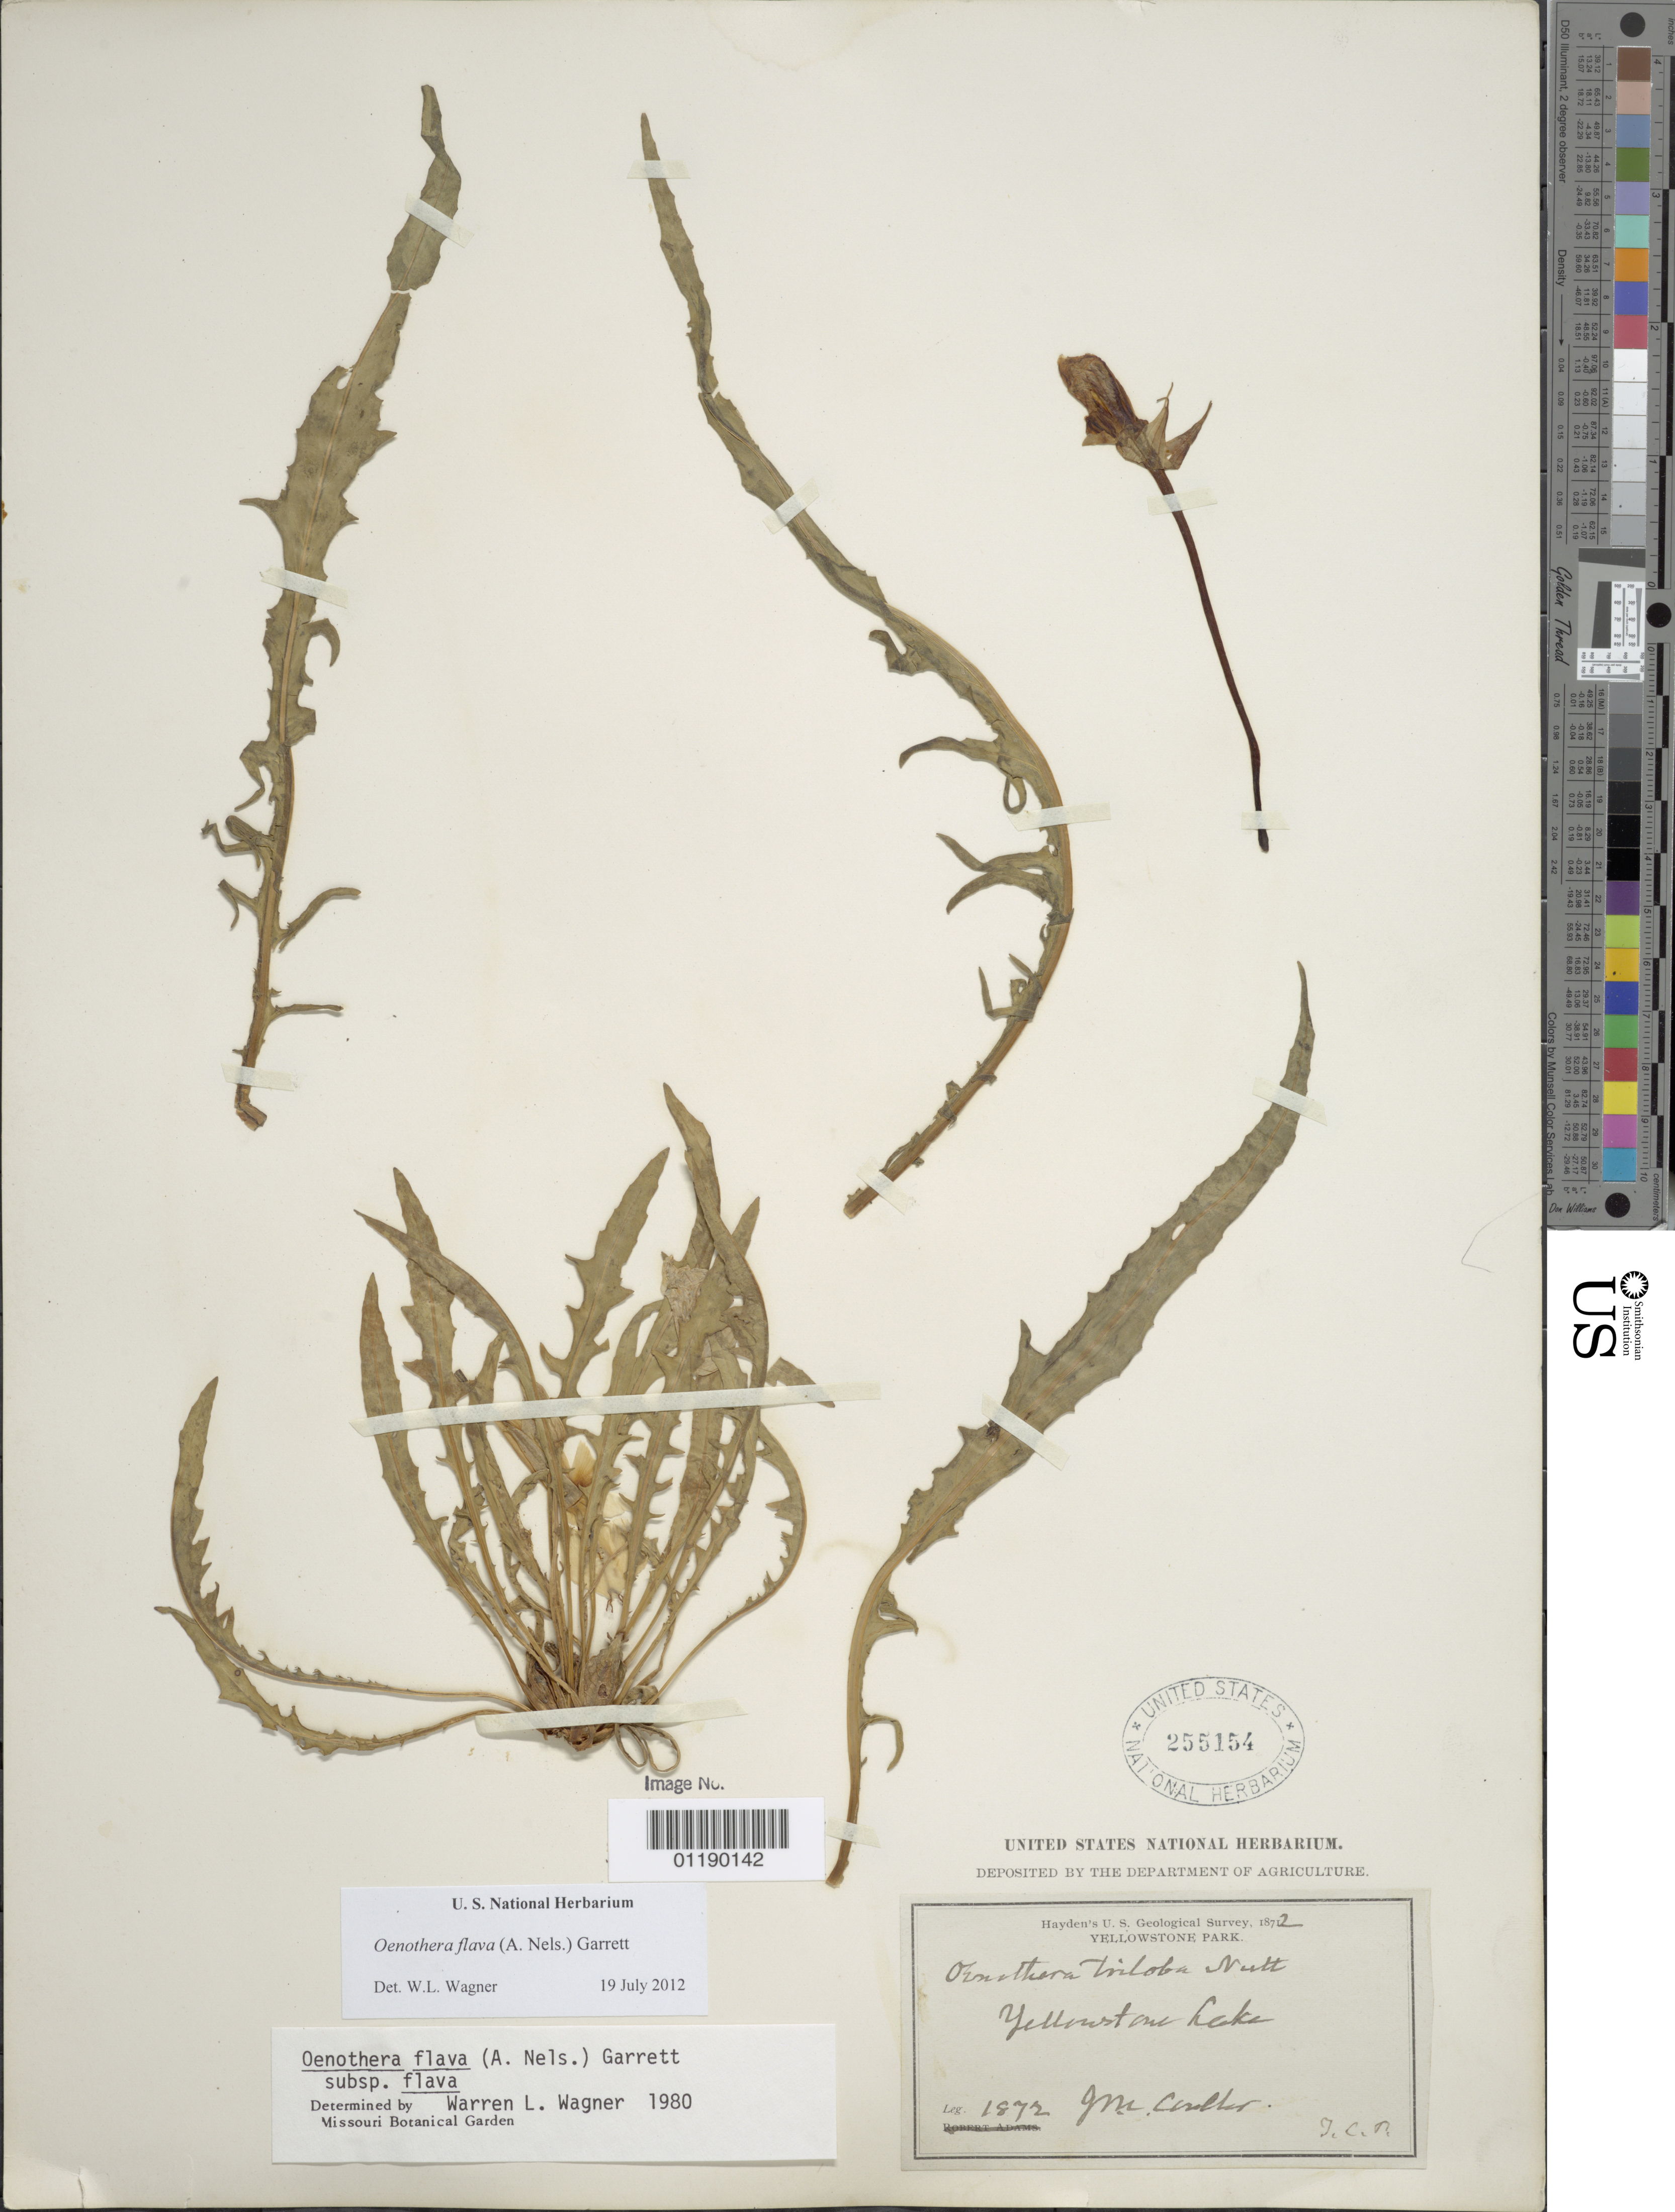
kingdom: Plantae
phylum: Tracheophyta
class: Magnoliopsida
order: Myrtales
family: Onagraceae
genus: Oenothera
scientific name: Oenothera flava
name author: (A. Nelson) Garrett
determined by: Wagner, W. L., (BOT), Smithsonian Institution - National Museum of Natural History (UNITED STATES)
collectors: J. M. Coulter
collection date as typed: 1872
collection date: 1872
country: United States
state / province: Wyoming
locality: Yellowstone Lake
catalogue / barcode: US 255154